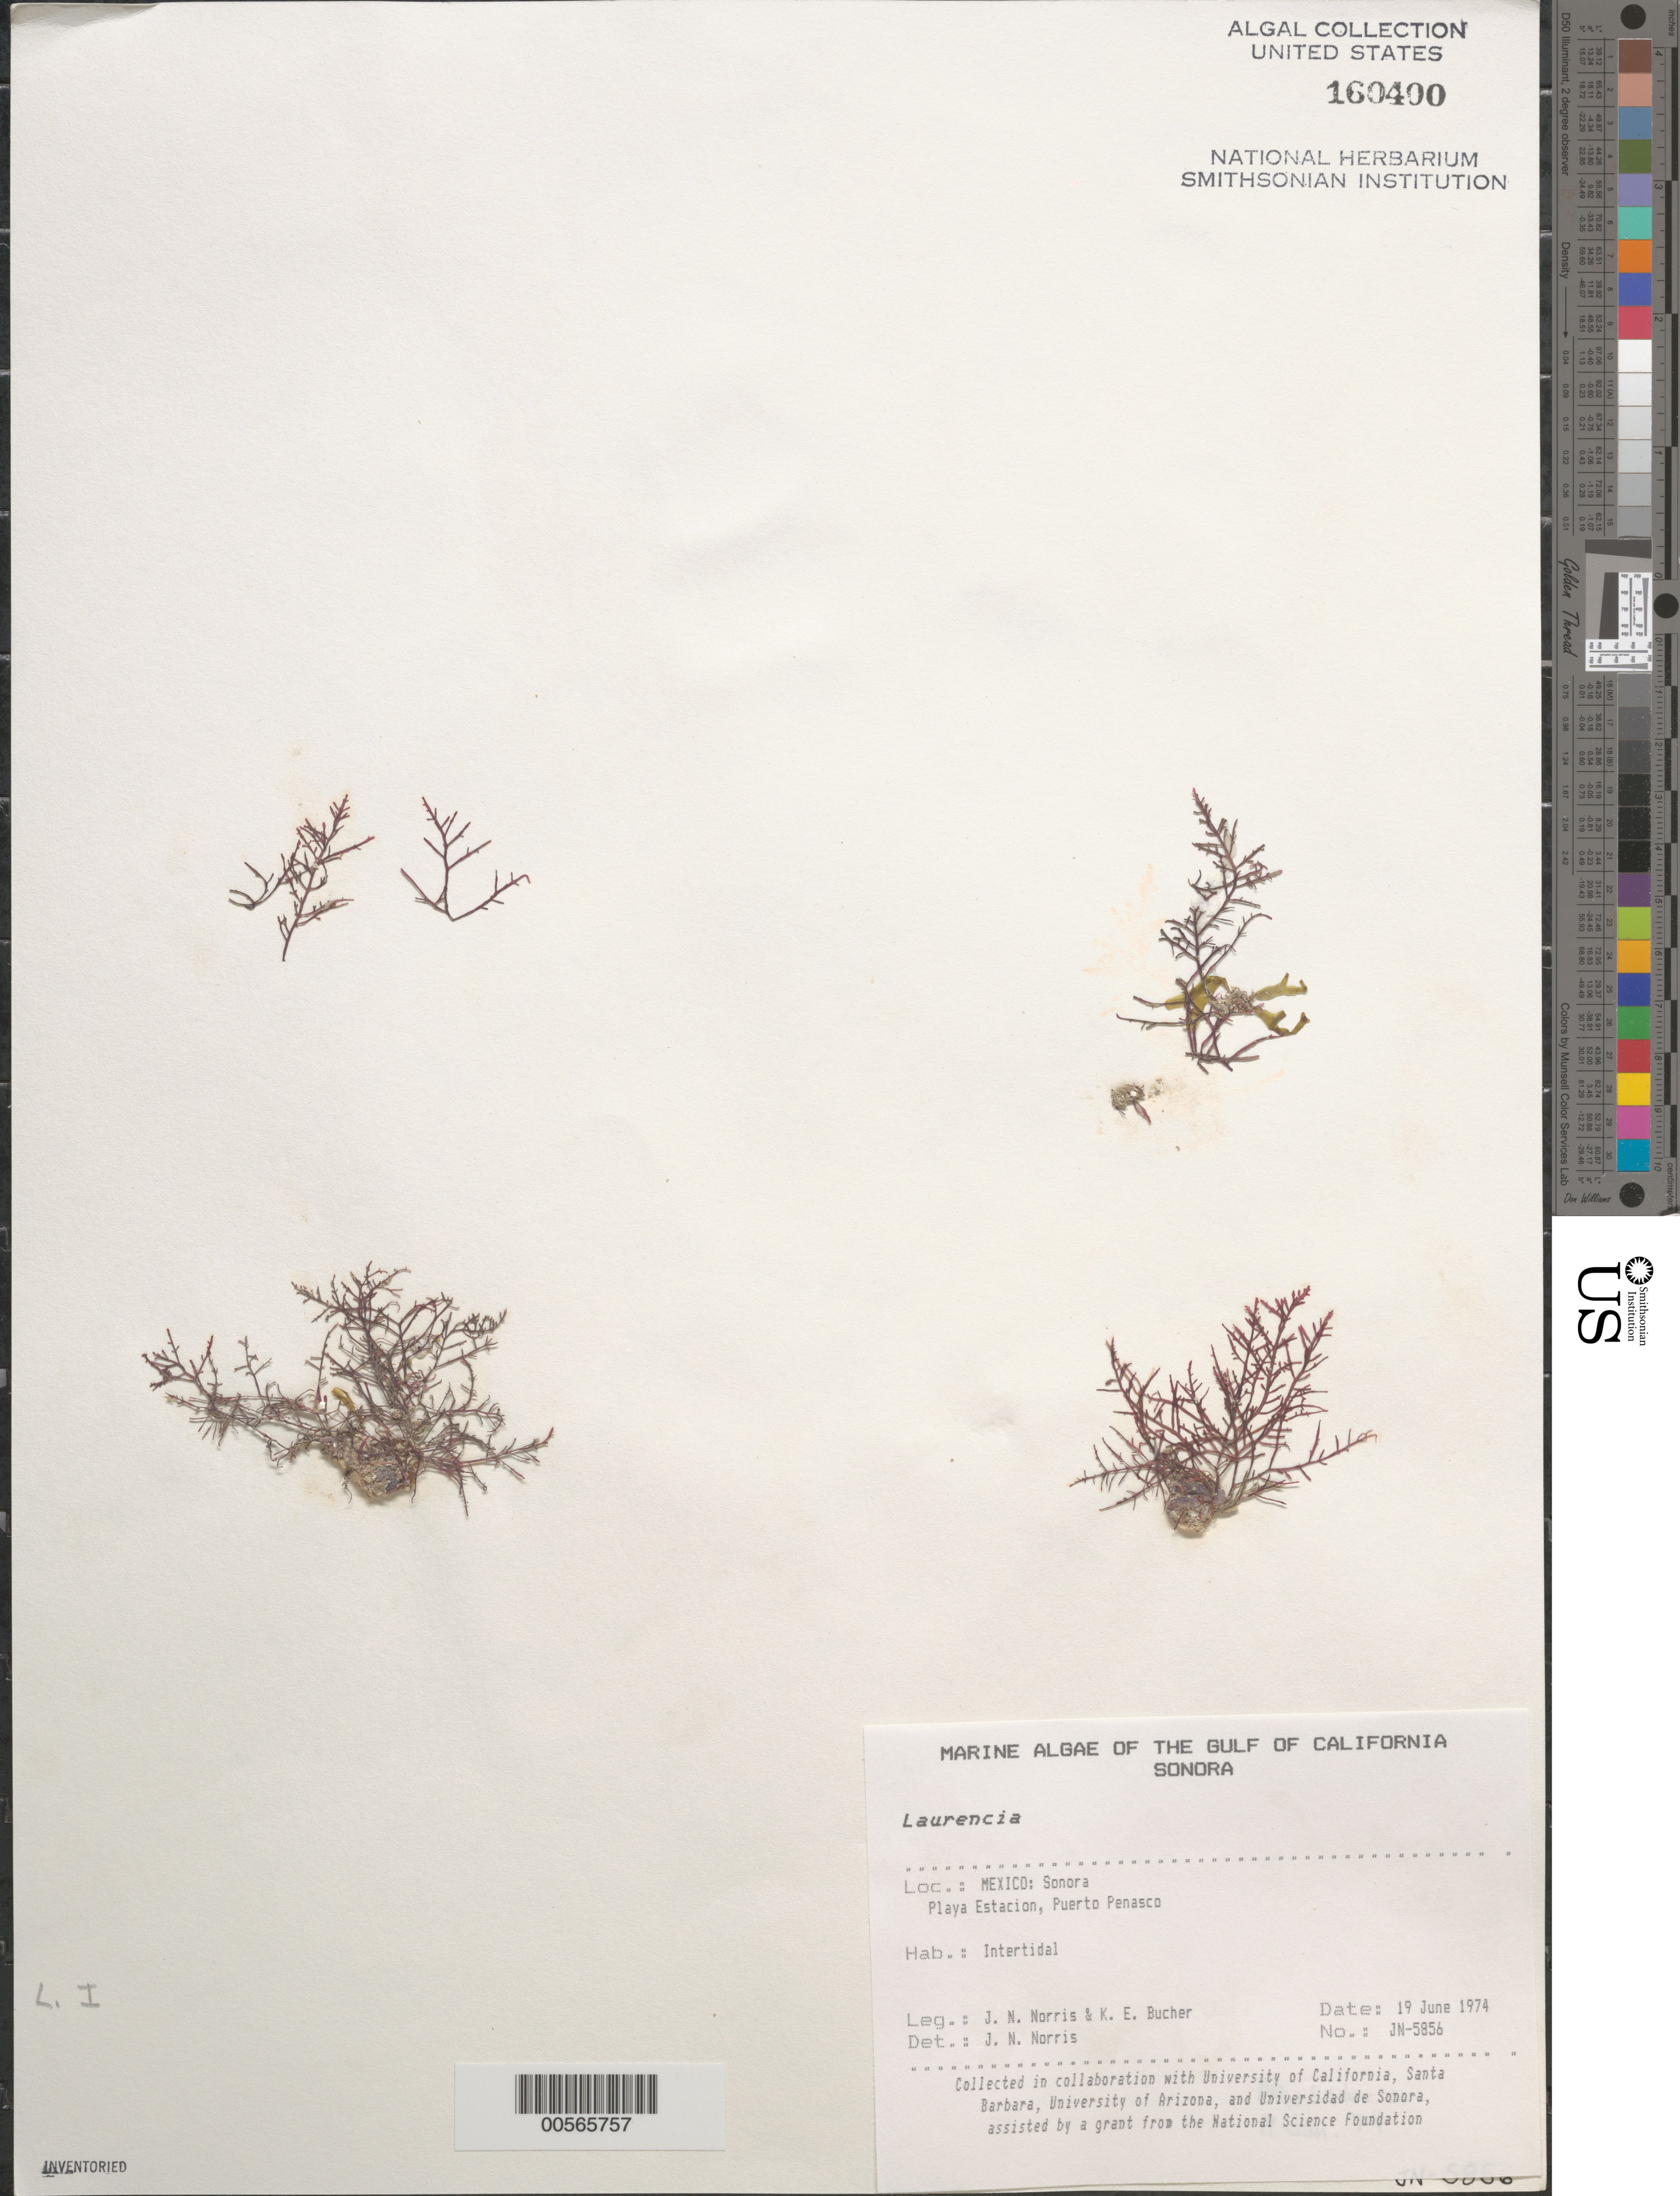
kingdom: Plantae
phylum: Rhodophyta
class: Florideophyceae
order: Ceramiales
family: Rhodomelaceae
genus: Laurencia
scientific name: Laurencia sp.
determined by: Norris, James N.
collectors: J. N. Norris & K. E. Bucher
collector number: JN-5856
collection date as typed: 19 Jun 1974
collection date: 1974-06-19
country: Mexico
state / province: Sonora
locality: Playa Estacion, Puerto Penasco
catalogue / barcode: US 160400